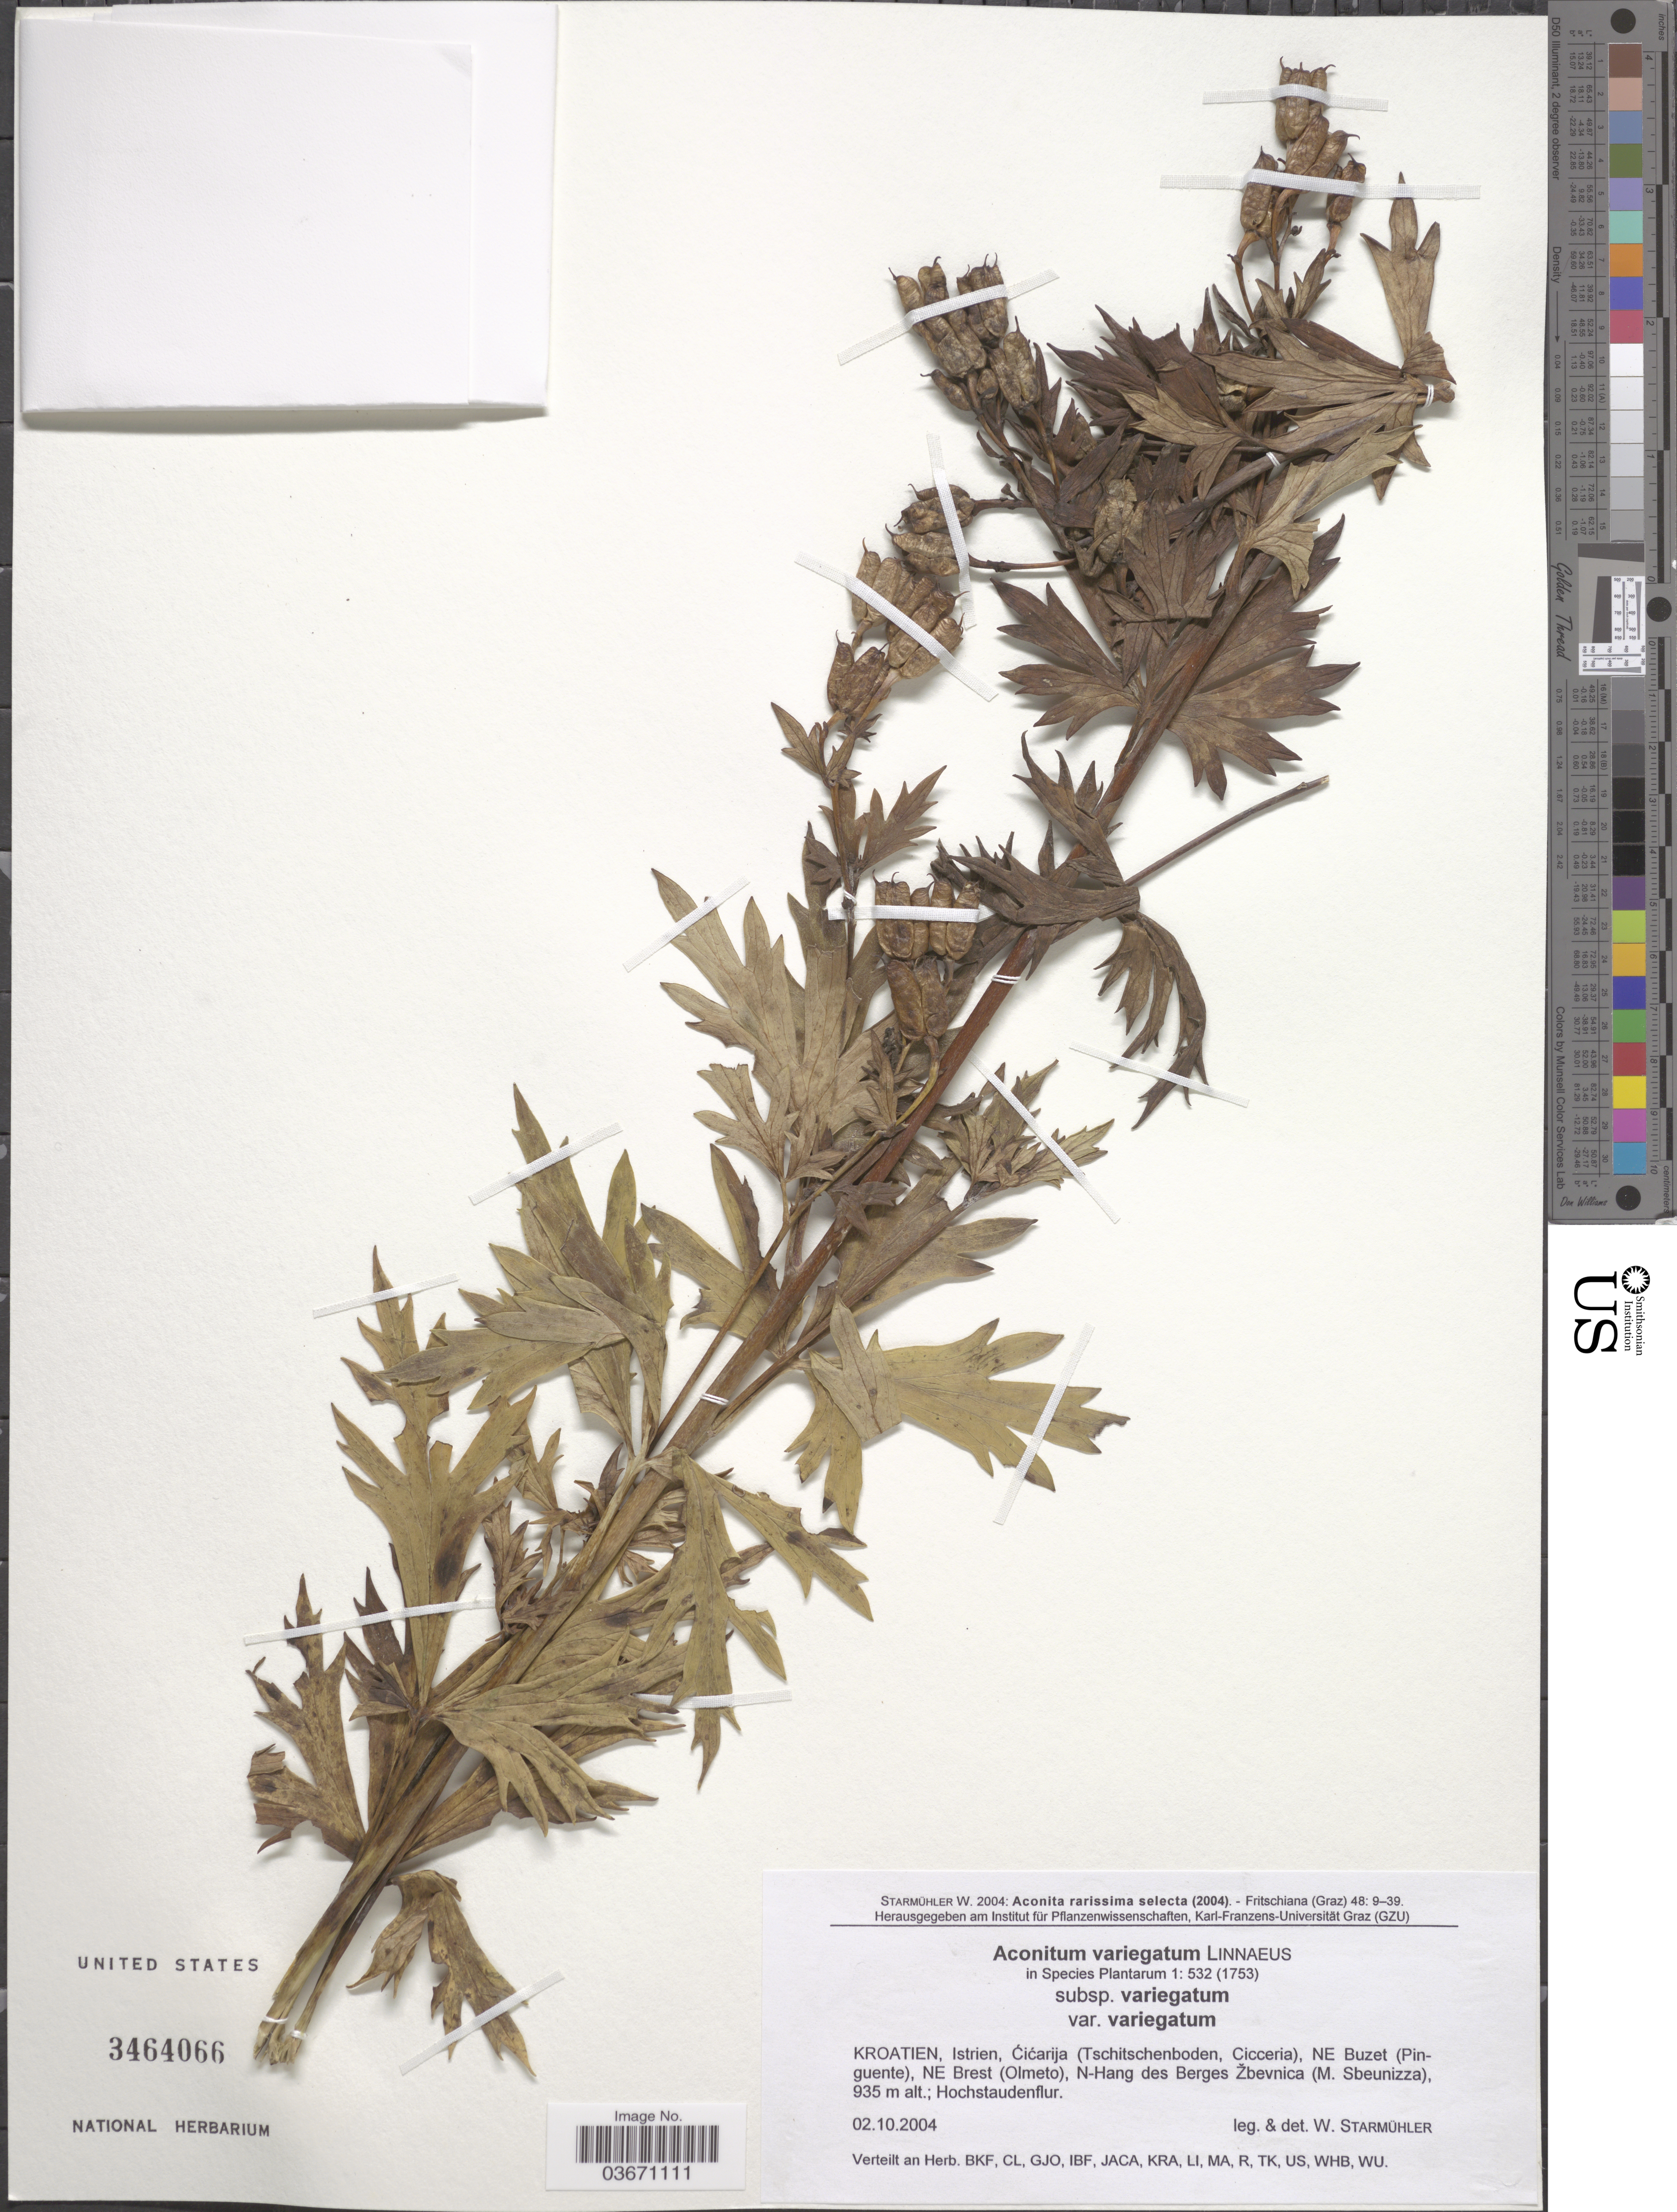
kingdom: Plantae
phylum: Tracheophyta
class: Magnoliopsida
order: Ranunculales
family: Ranunculaceae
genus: Aconitum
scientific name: Aconitum variegatum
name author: L.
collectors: W. Starmühler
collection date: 2004-10-02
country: Croatia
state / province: Istria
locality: Kroatien, Istrien, Cicarija (Tschitschenboden, Cicceria), NE Buzet (Pinguente), NE Brest (Olmeto), N-Hang des Berges Zbevnica (M. Sbeunizza).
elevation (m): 935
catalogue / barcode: US 3464066